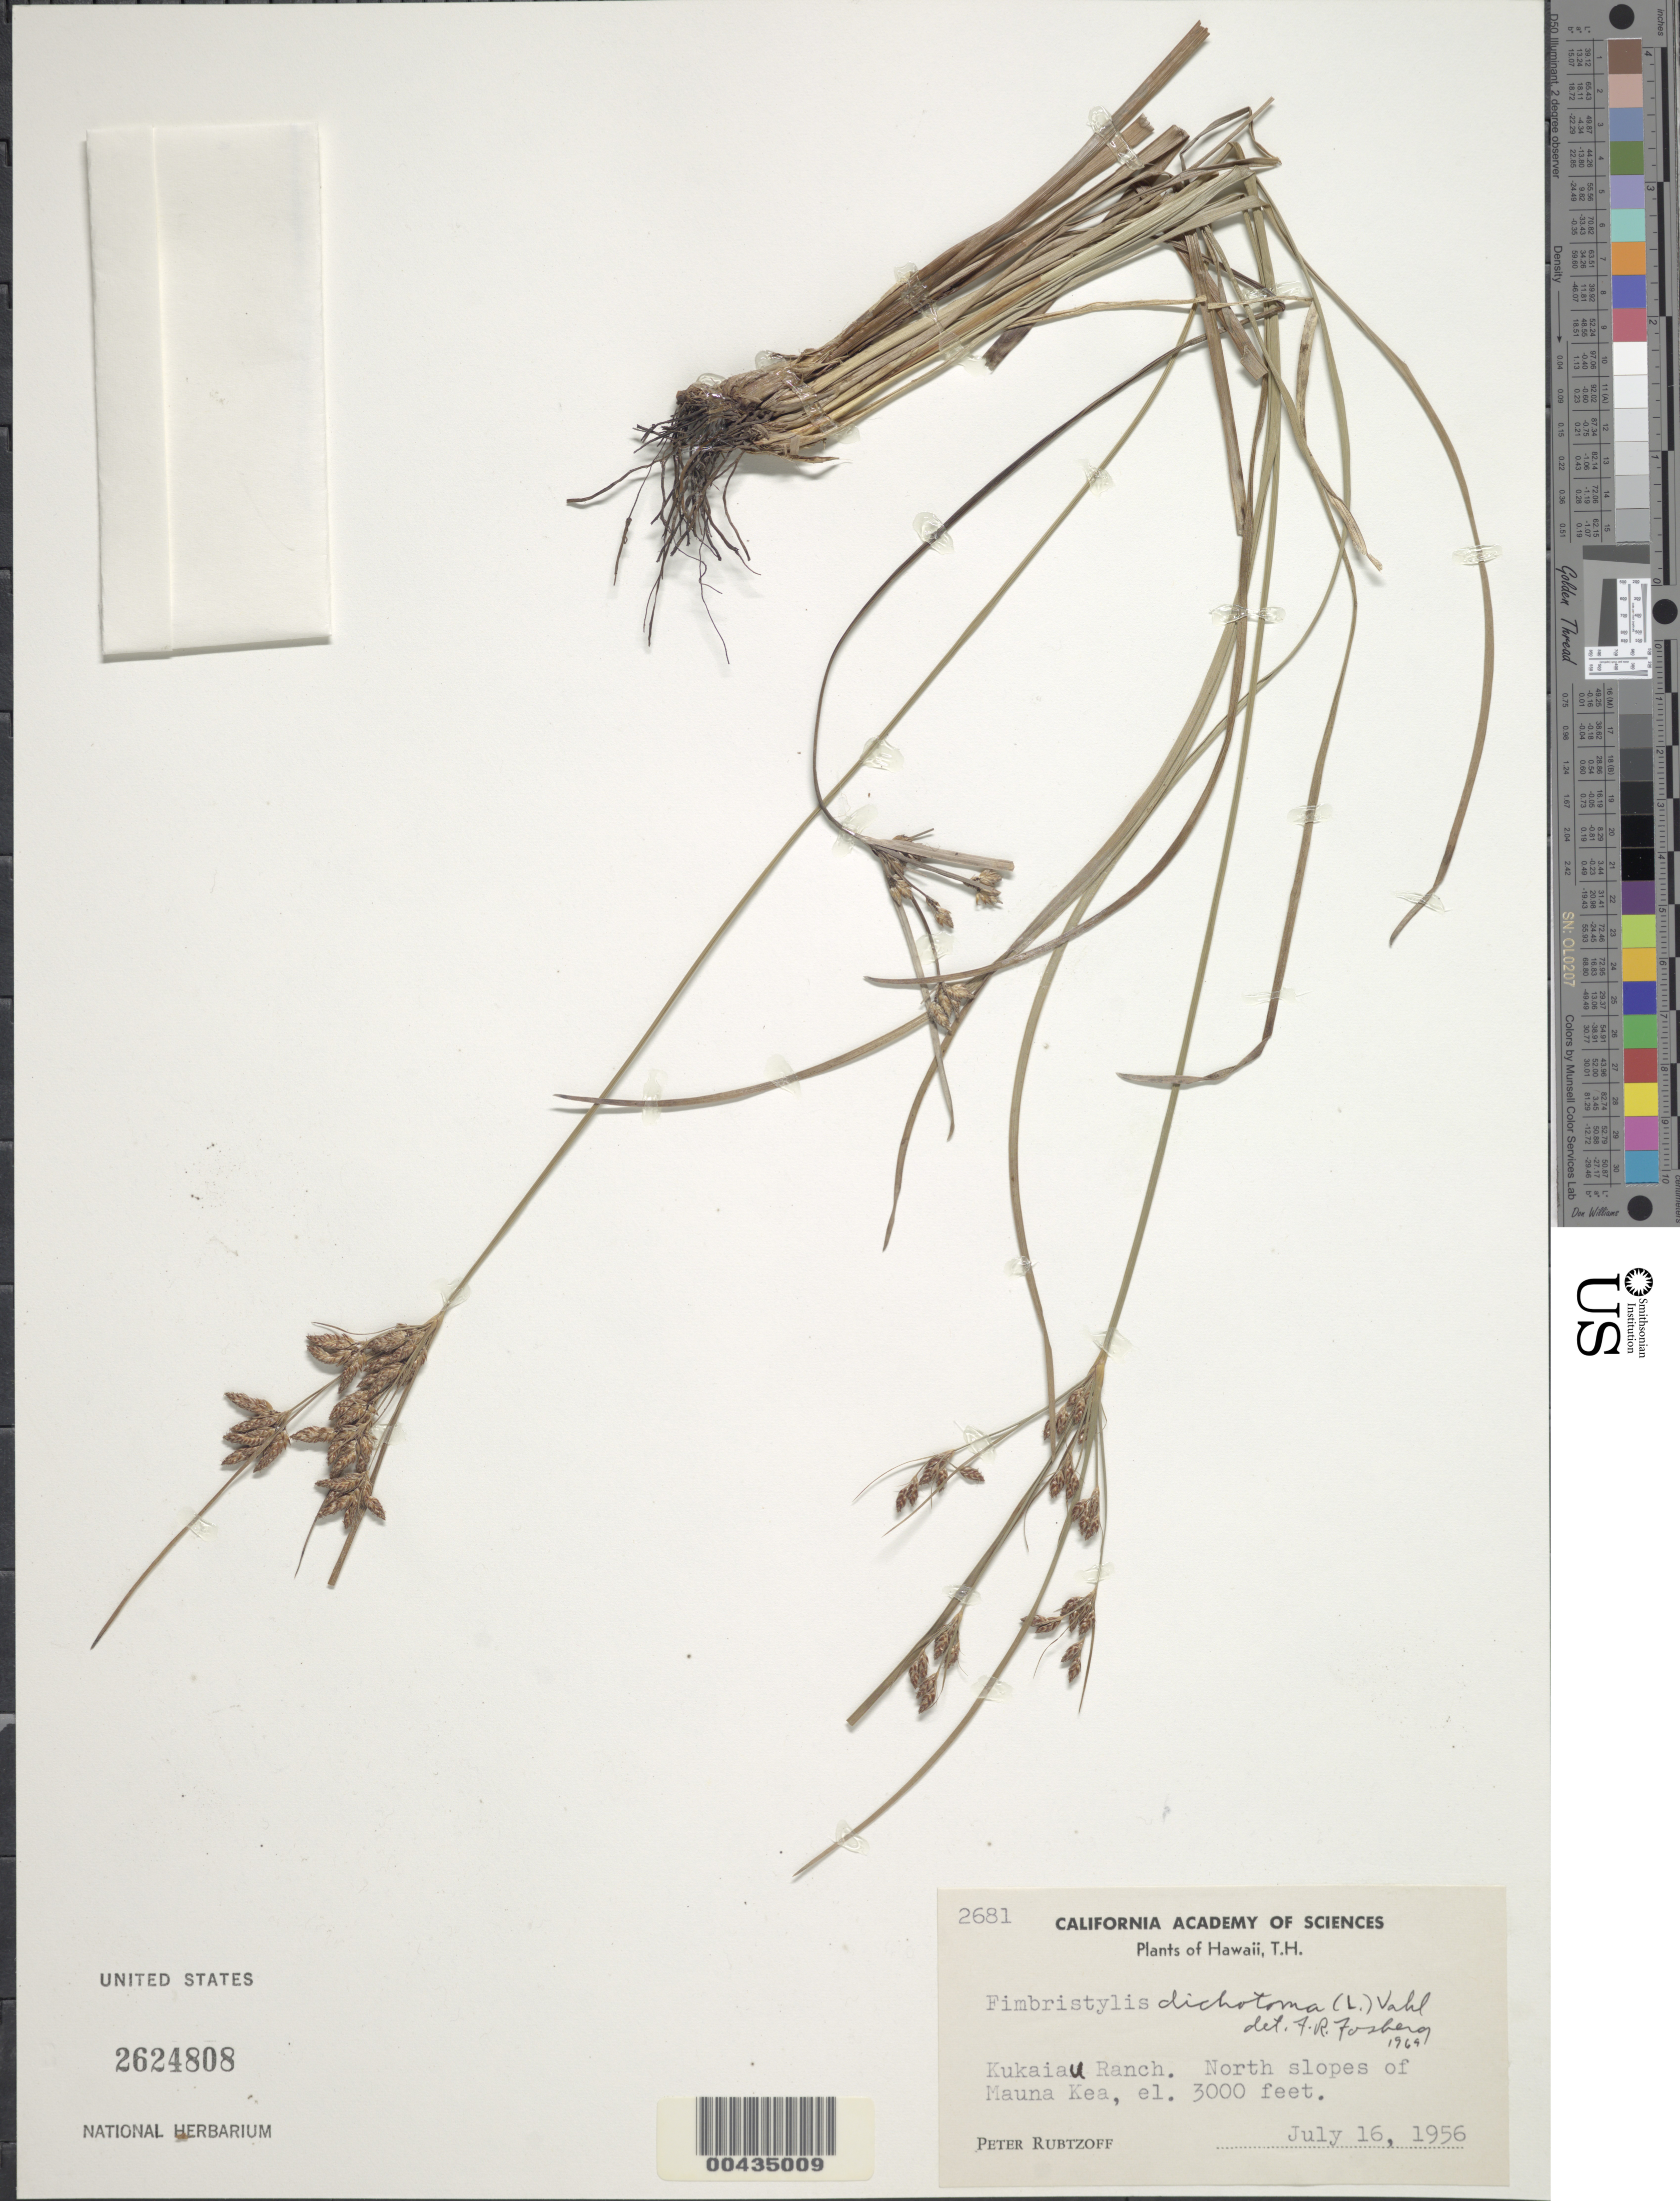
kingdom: Plantae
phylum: Tracheophyta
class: Liliopsida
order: Poales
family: Cyperaceae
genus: Fimbristylis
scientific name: Fimbristylis dichotoma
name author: (L.) Vahl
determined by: Fosberg, F. R.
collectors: P. Rubtzoff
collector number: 2681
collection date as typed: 16 Jul 1956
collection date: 1956-07-16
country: United States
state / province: Hawaii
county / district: Hawaii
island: Hawaii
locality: Kukaiau Ranch, N slopes of Mauna Kea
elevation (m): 914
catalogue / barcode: US 2624808